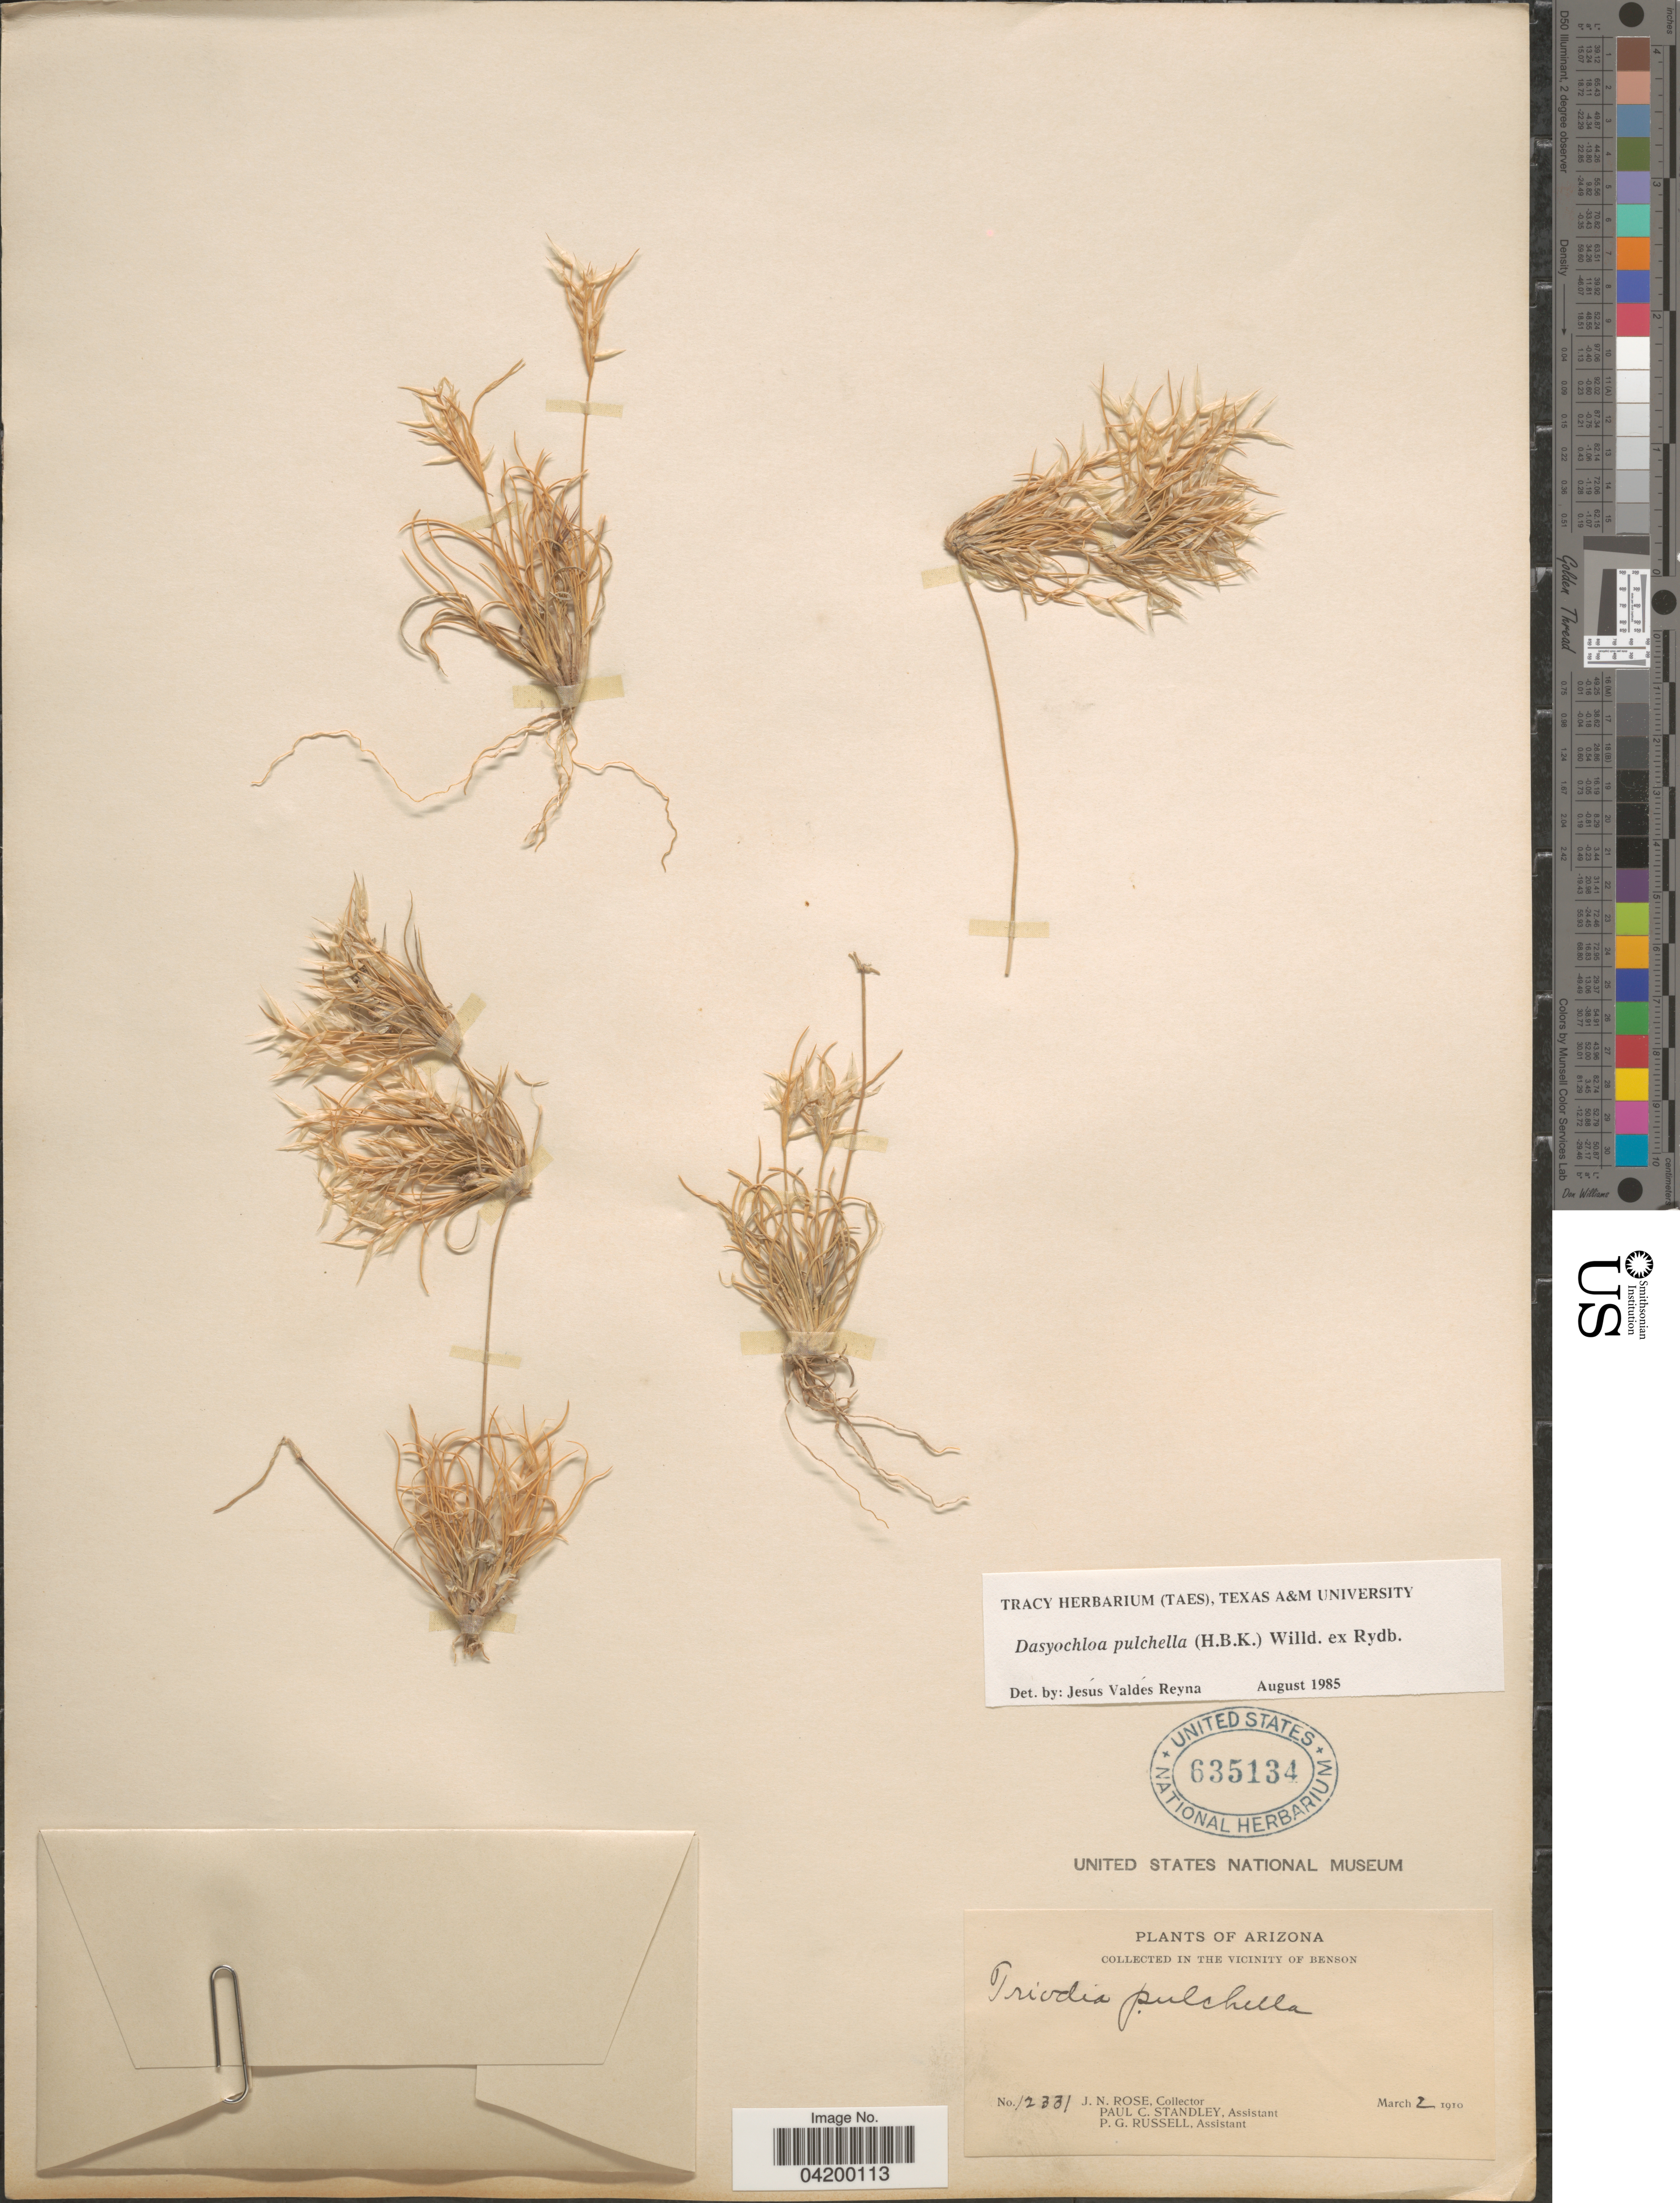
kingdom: Plantae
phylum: Tracheophyta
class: Liliopsida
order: Poales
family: Poaceae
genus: Dasyochloa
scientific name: Dasyochloa pulchella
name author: (Kunth) Willd. ex Rydb.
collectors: J. N. Rose, P. C. Standley & P. G. Russell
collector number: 12331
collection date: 1910-03-02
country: United States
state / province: Arizona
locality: In the vicinity of Benson.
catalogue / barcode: US 635134